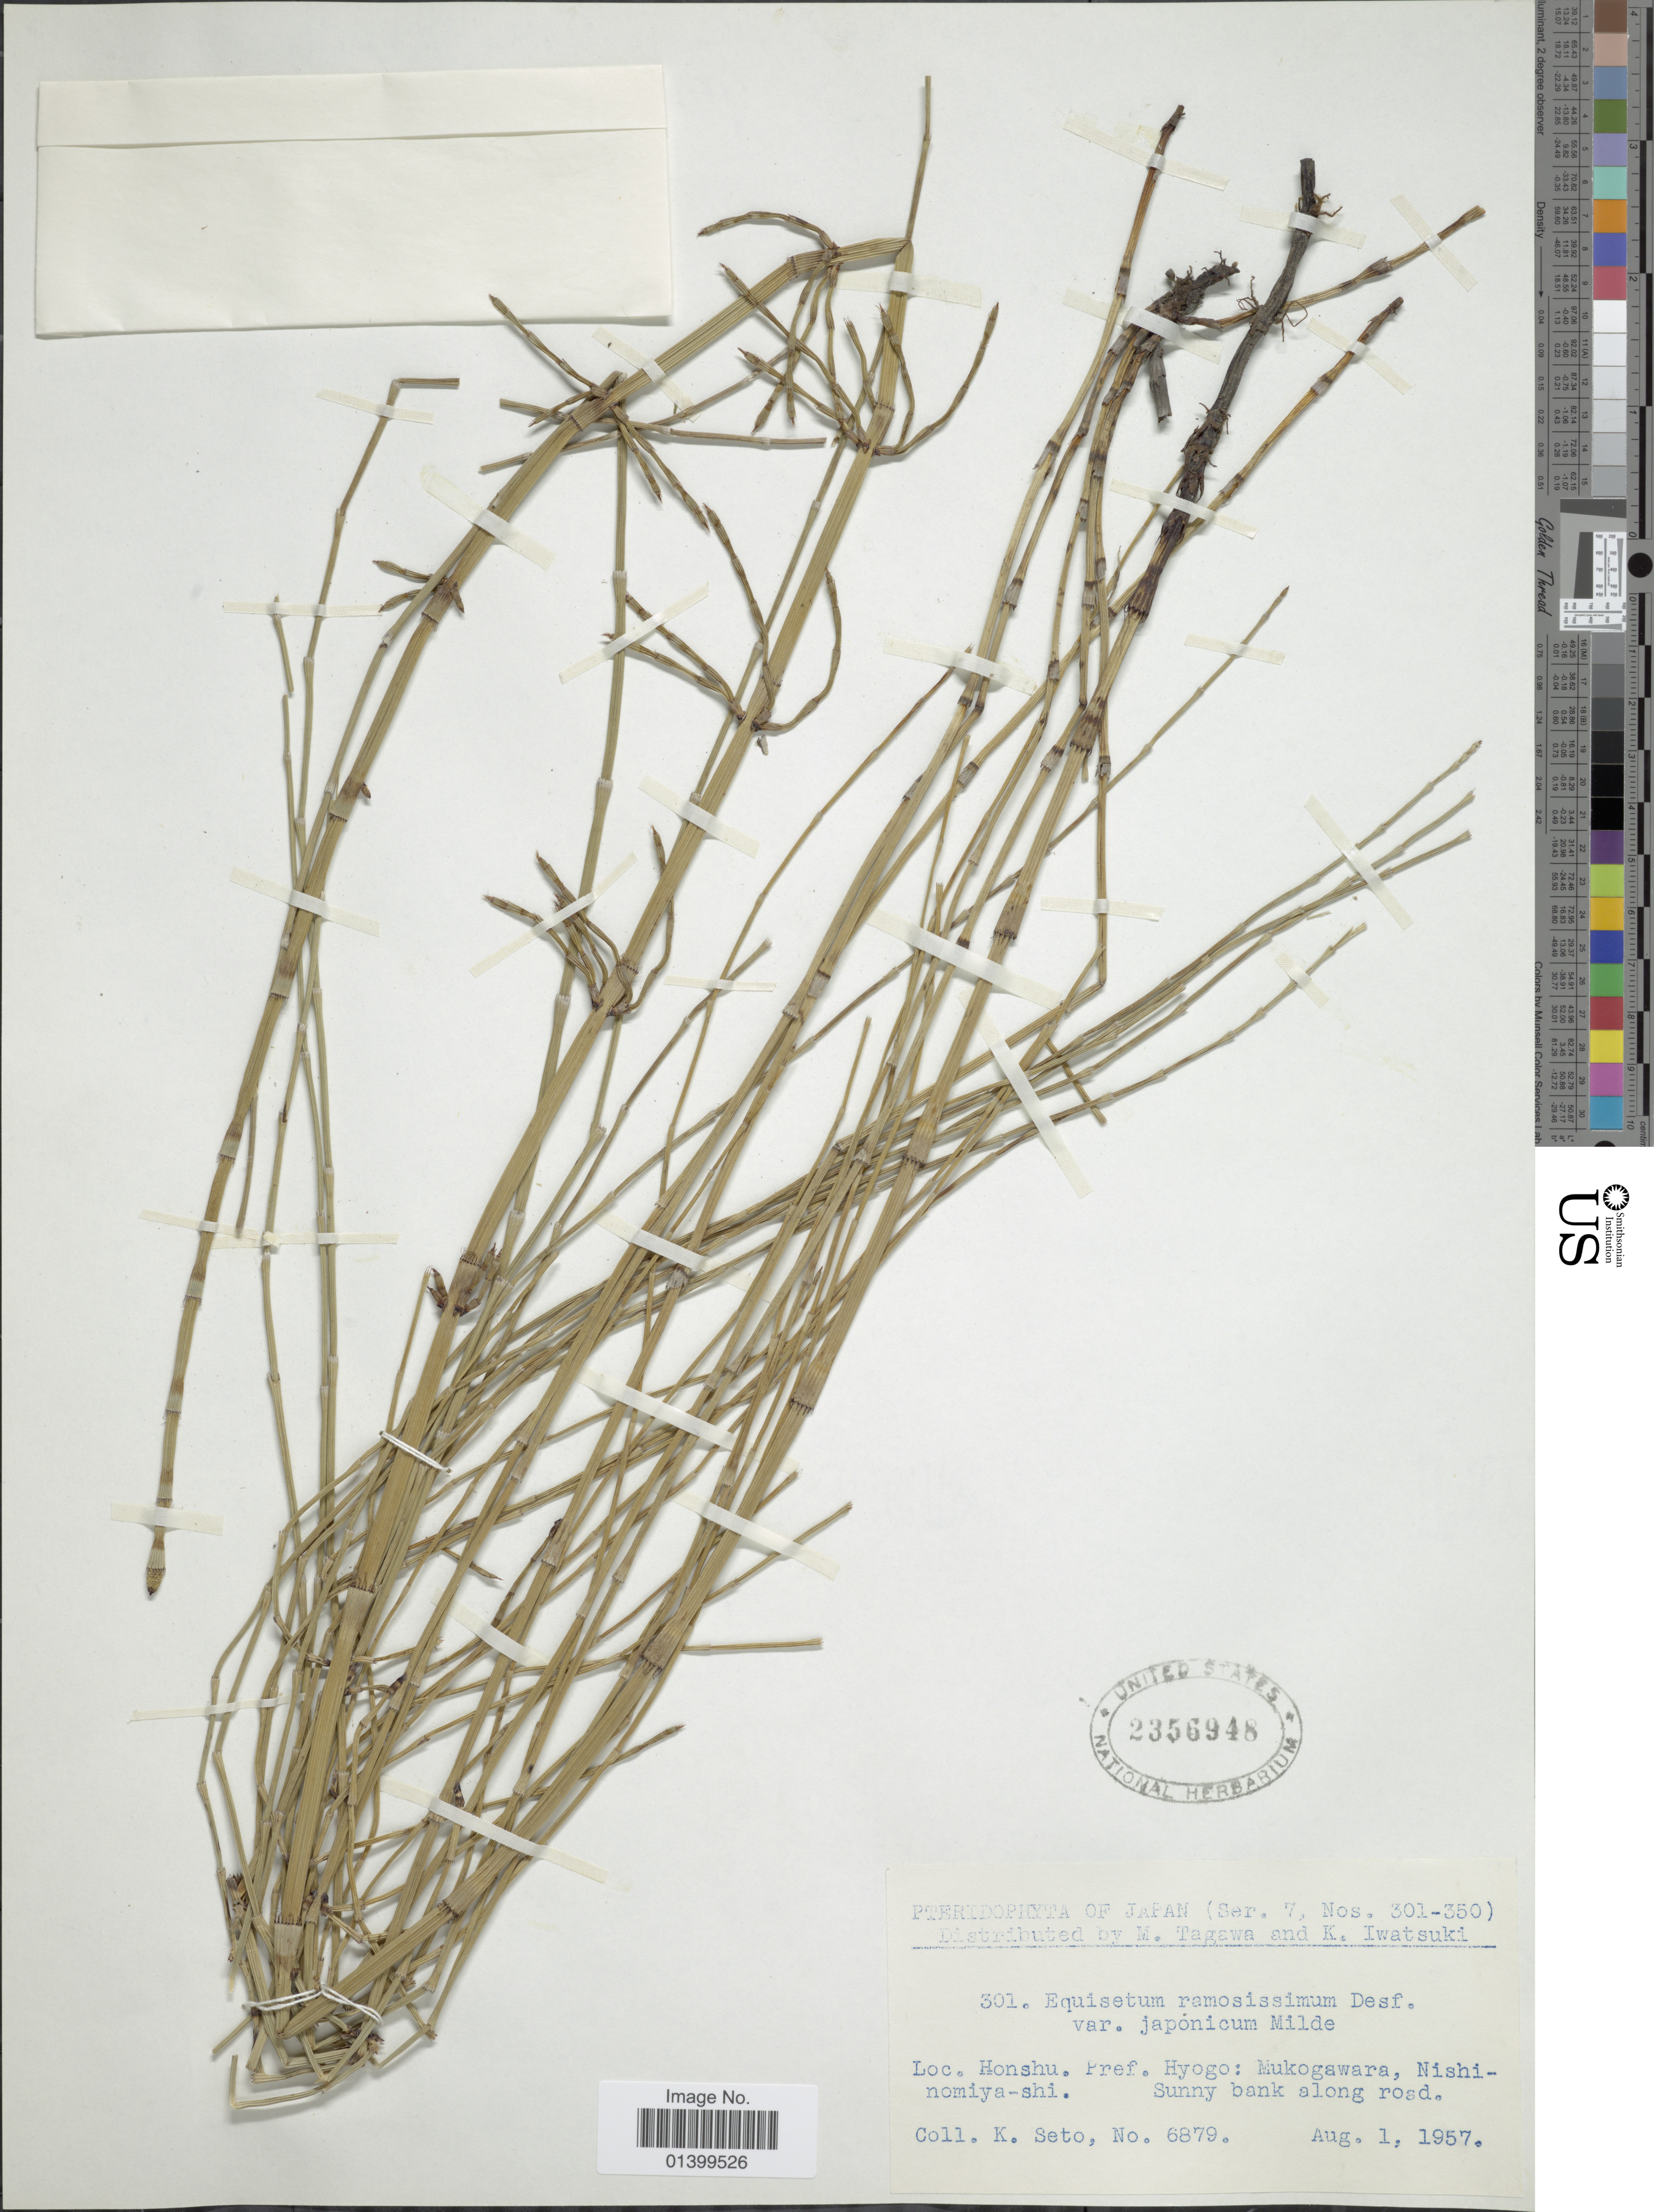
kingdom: Plantae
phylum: Tracheophyta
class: Polypodiopsida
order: Equisetales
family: Equisetaceae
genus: Equisetum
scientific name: Equisetum ramosissimum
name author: Desf.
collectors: K. Seto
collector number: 6879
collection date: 1957-08-01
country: Japan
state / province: Hyogo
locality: Honshu. Pref. Hyogo: Mukogawara, Nishinomiya-shi.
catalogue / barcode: US 2356948